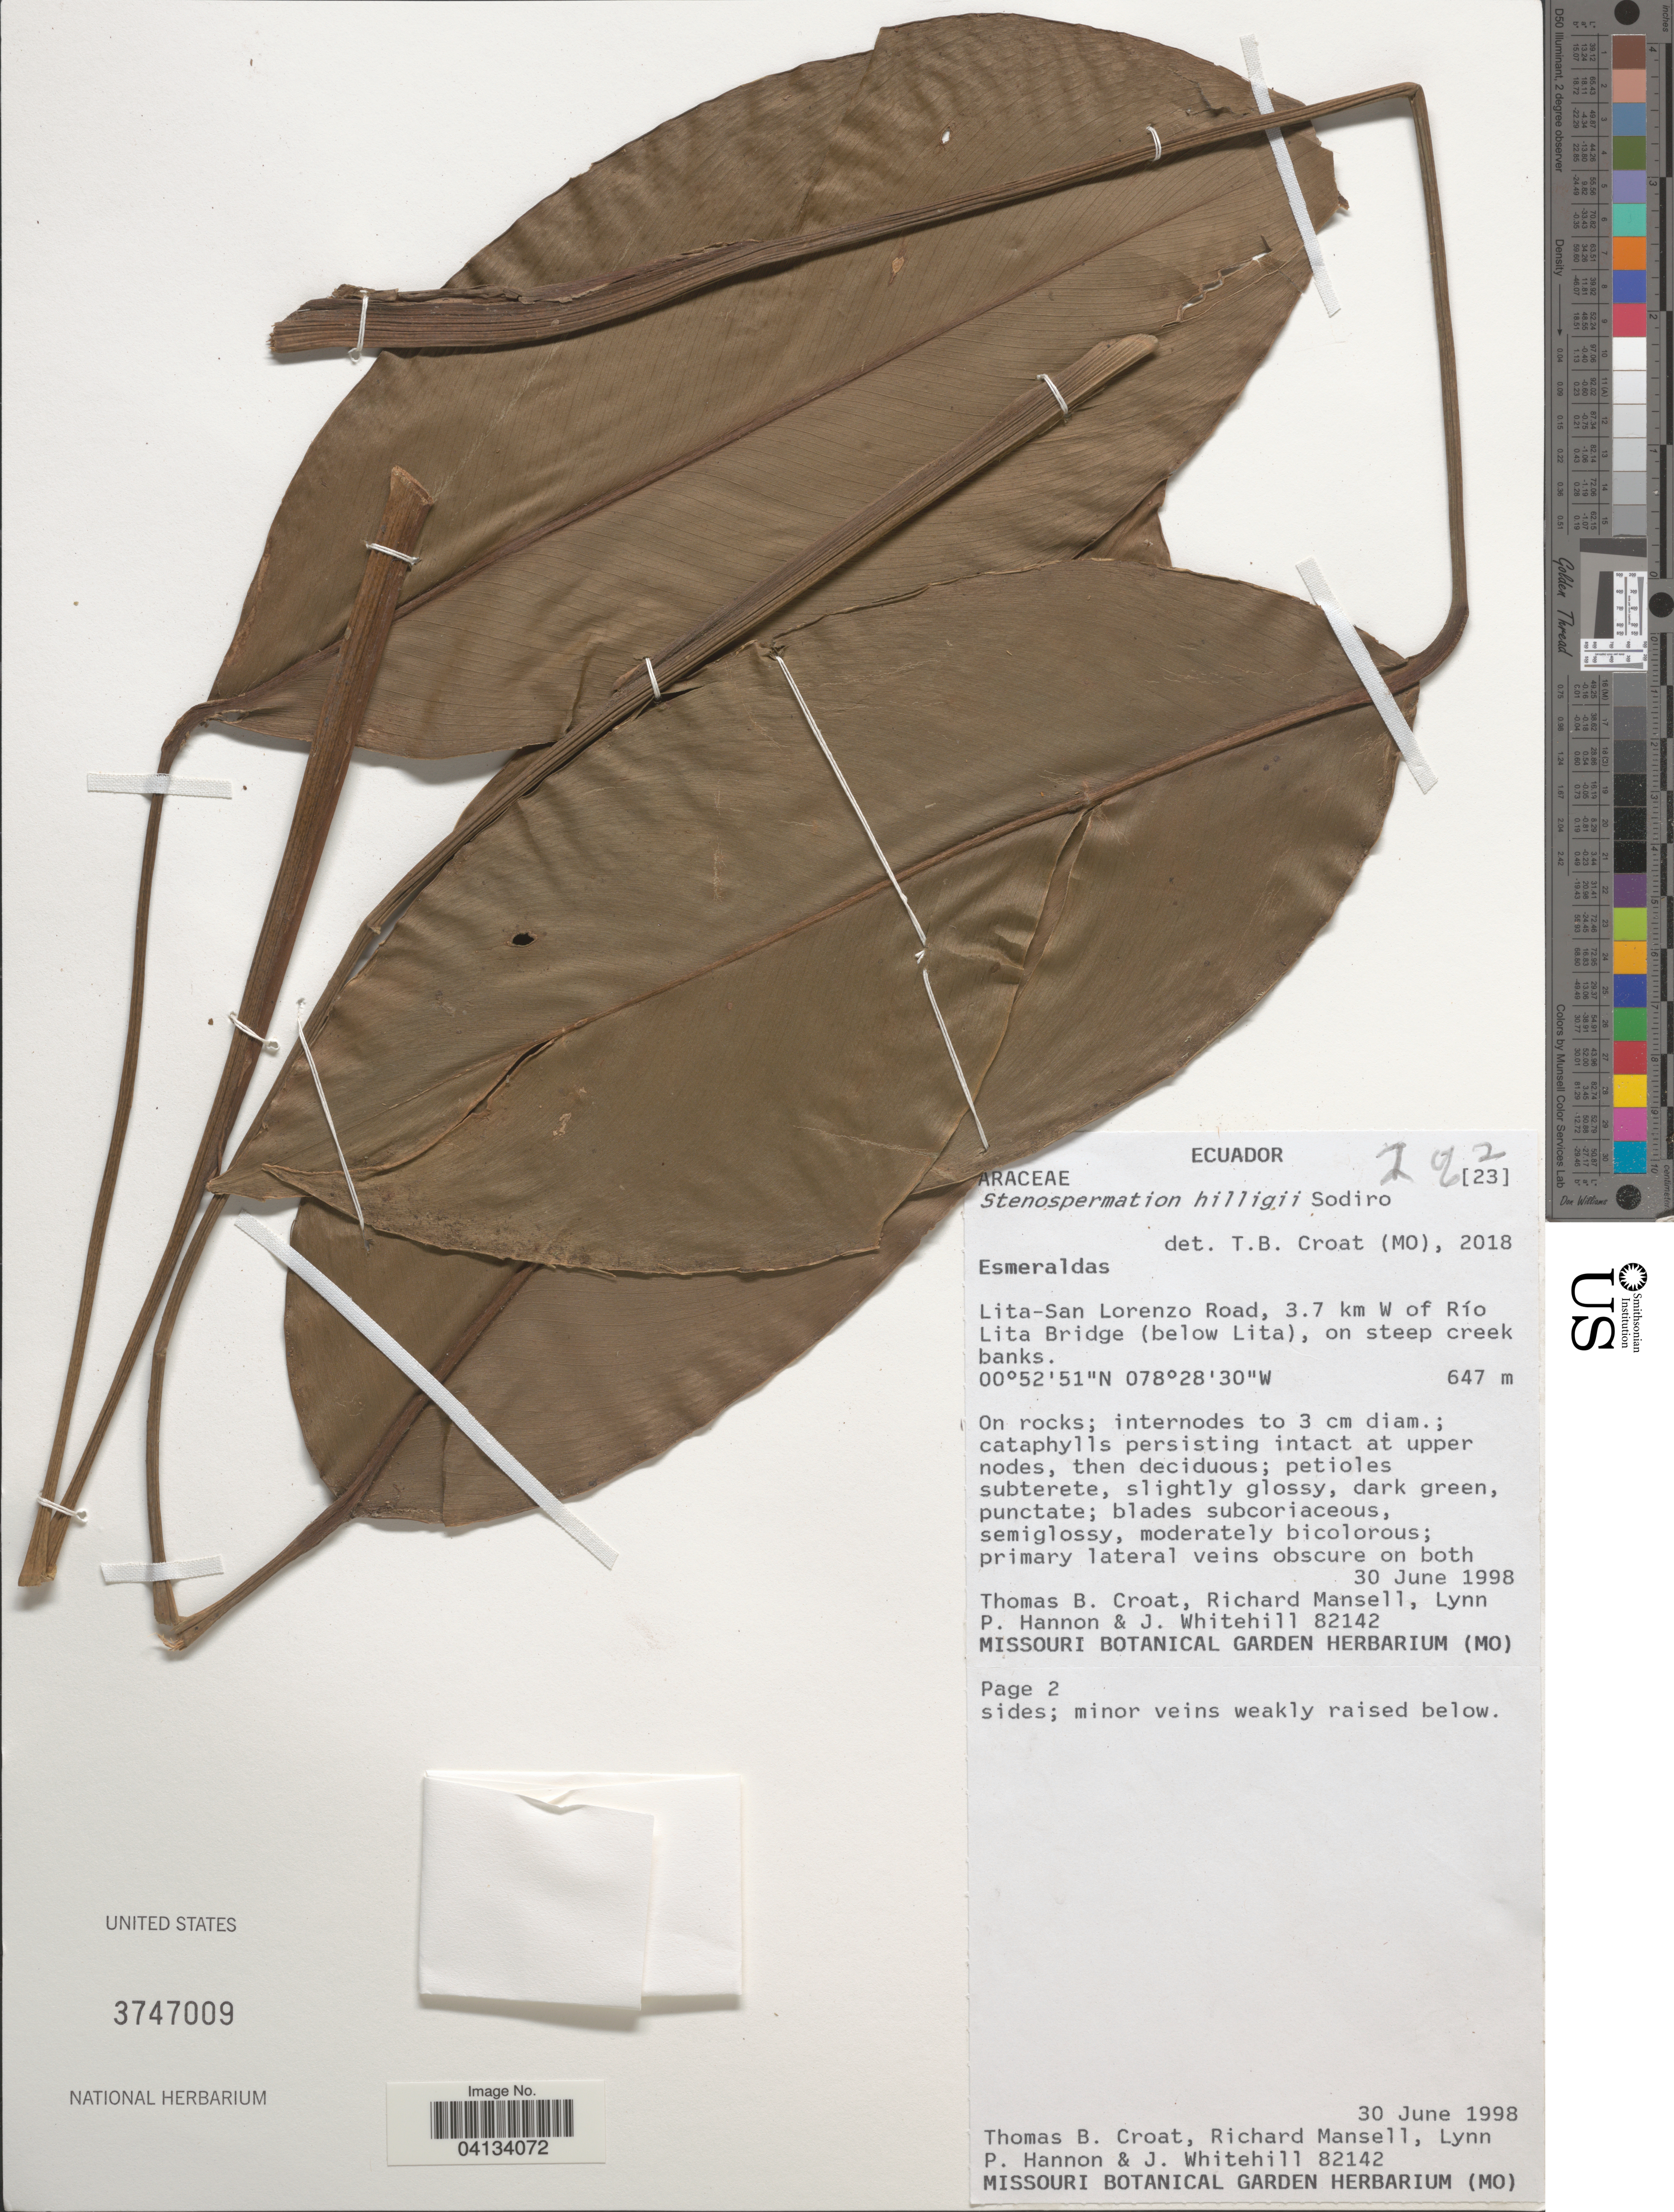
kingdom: Plantae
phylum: Tracheophyta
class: Liliopsida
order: Alismatales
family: Araceae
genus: Stenospermation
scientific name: Stenospermation hilligii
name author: Sodiro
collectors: T. B. Croat, R. Mansell, L. Hannon & J. Whitehill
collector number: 82142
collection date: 1998-06-30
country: Ecuador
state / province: Esmeraldas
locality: Lita-San Lorenzo Road, 3.7 km W of Río Lita Bridge (below Lita).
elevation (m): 647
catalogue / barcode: US 3747009